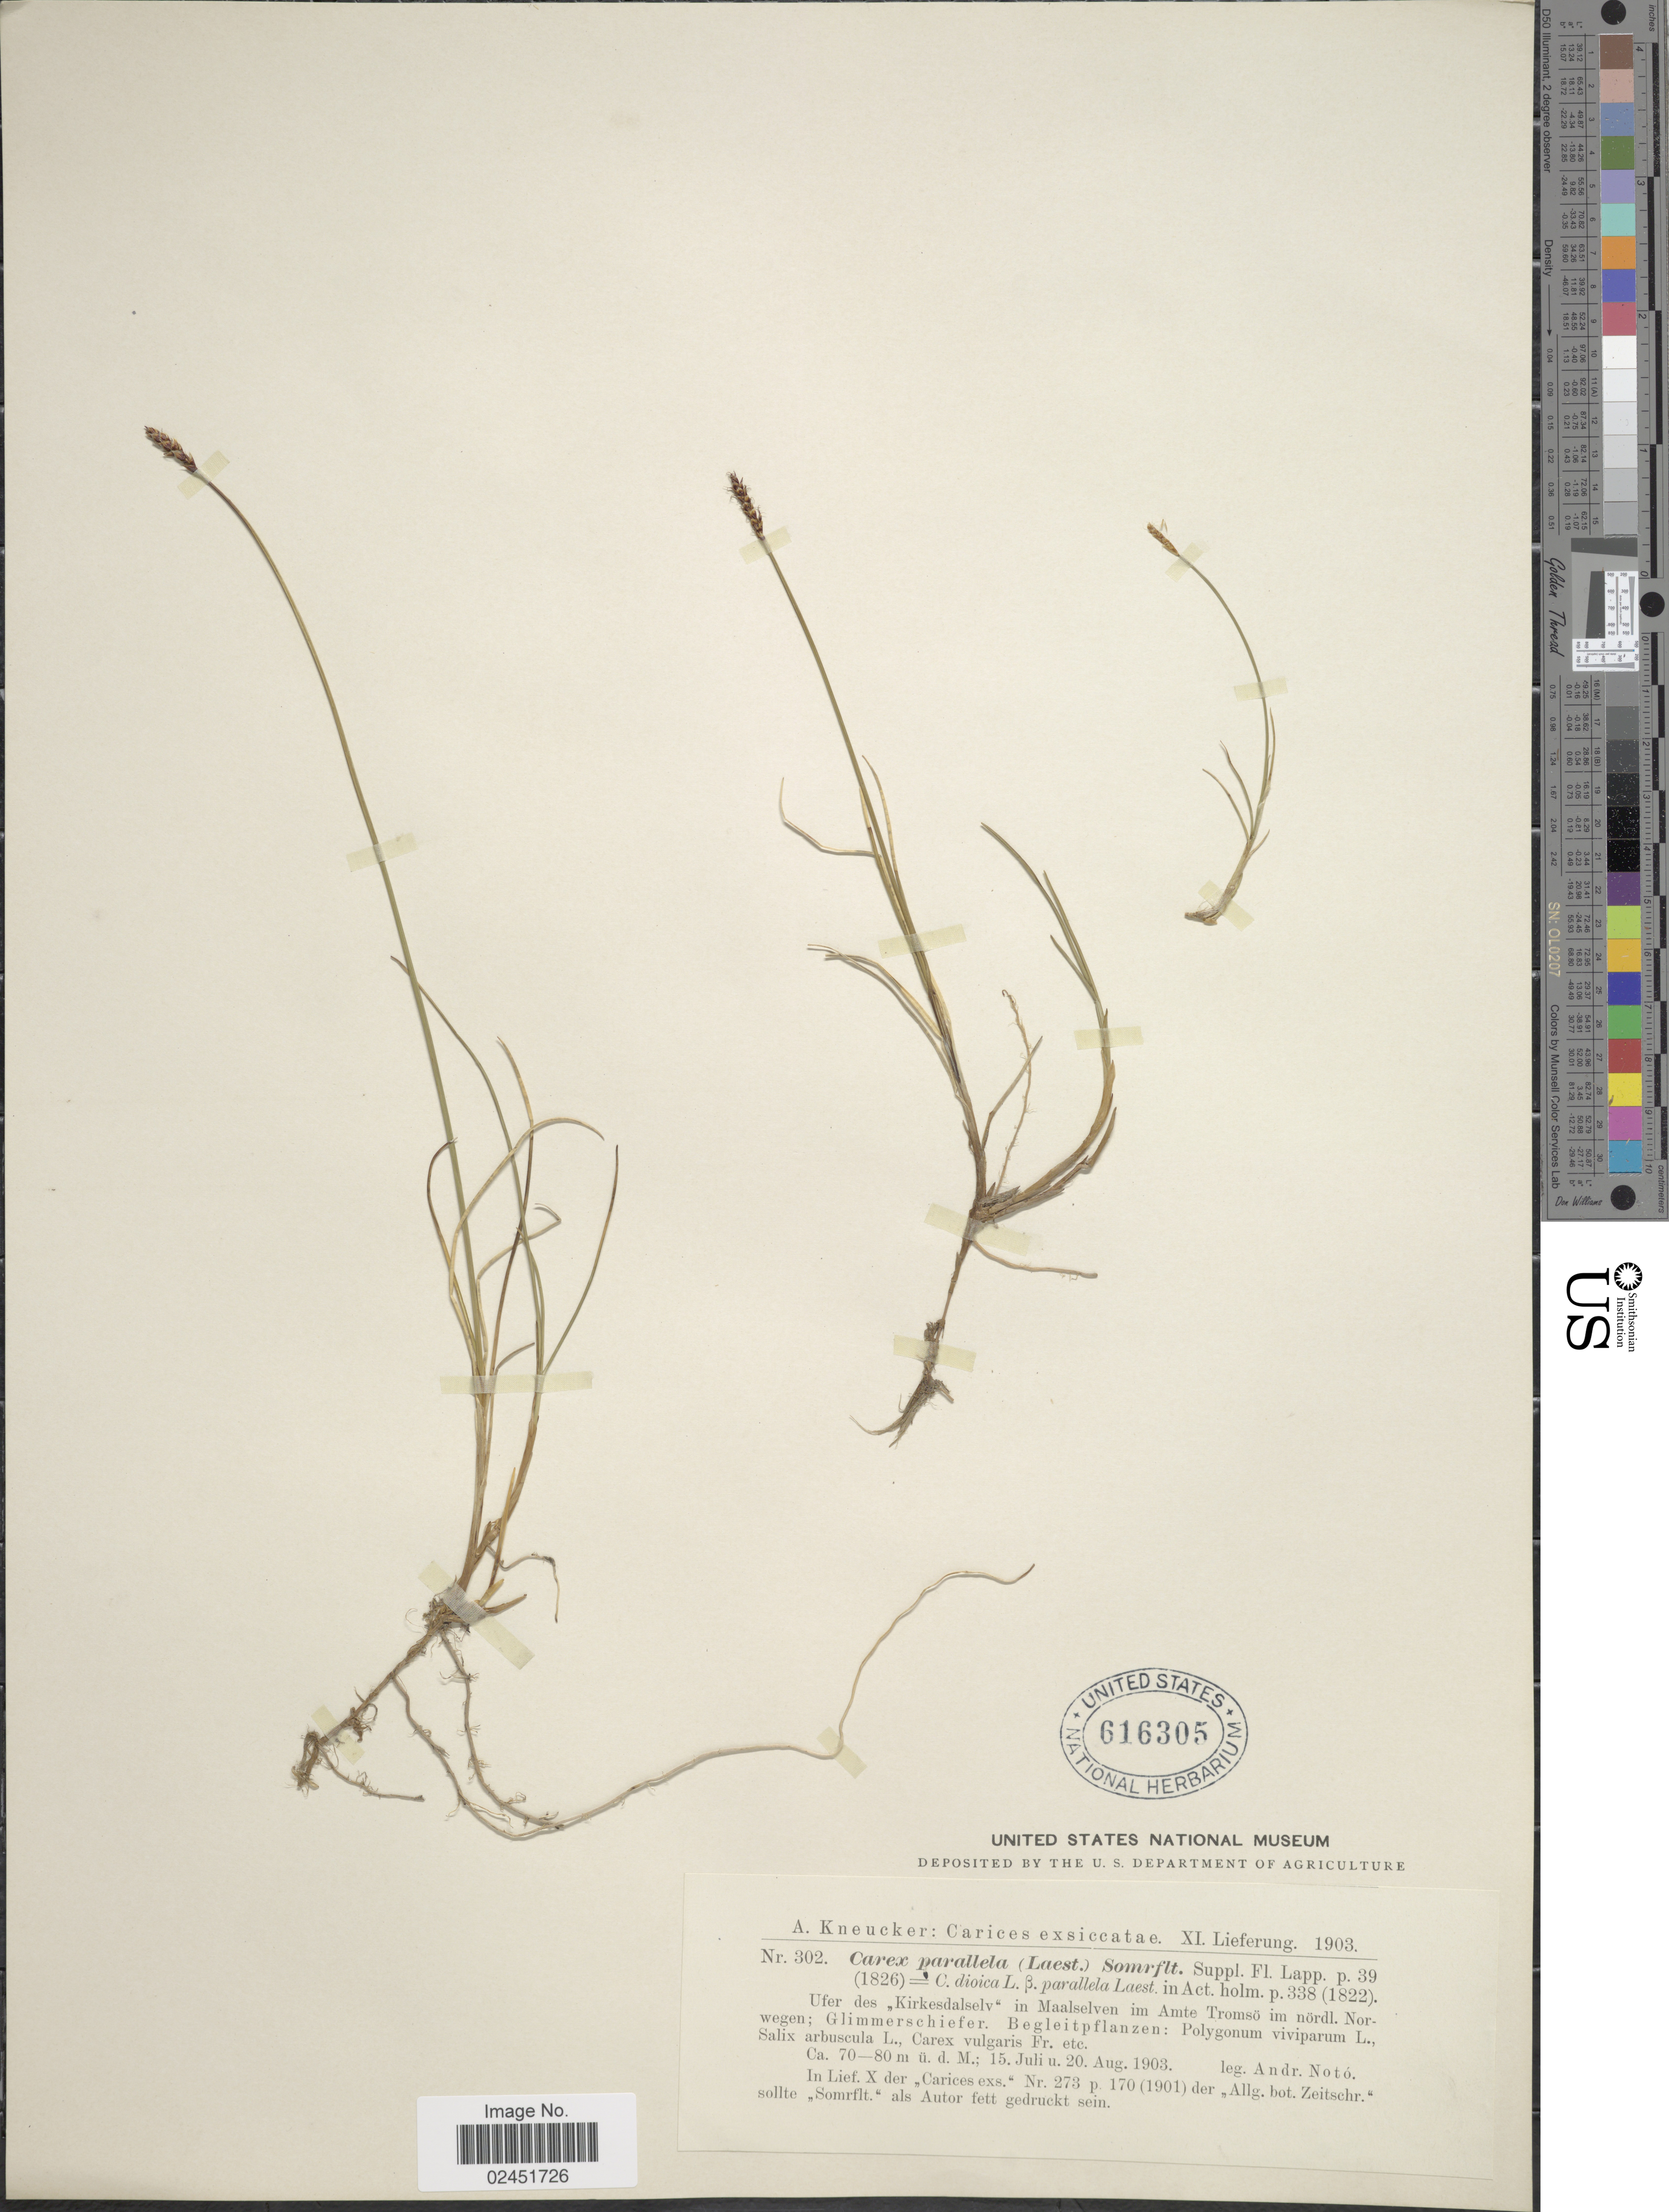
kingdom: Plantae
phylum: Tracheophyta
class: Liliopsida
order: Poales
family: Cyperaceae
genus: Carex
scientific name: Carex parallela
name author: (Laest.) Sommerf.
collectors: A. Noto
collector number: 302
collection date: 1903-07-15/1903-08-20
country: Norway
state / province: Troms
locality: Ufer des Kirkesdalselv in Maalselven im Amte Tromso im nordl. Norwegen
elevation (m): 70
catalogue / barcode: US 616305